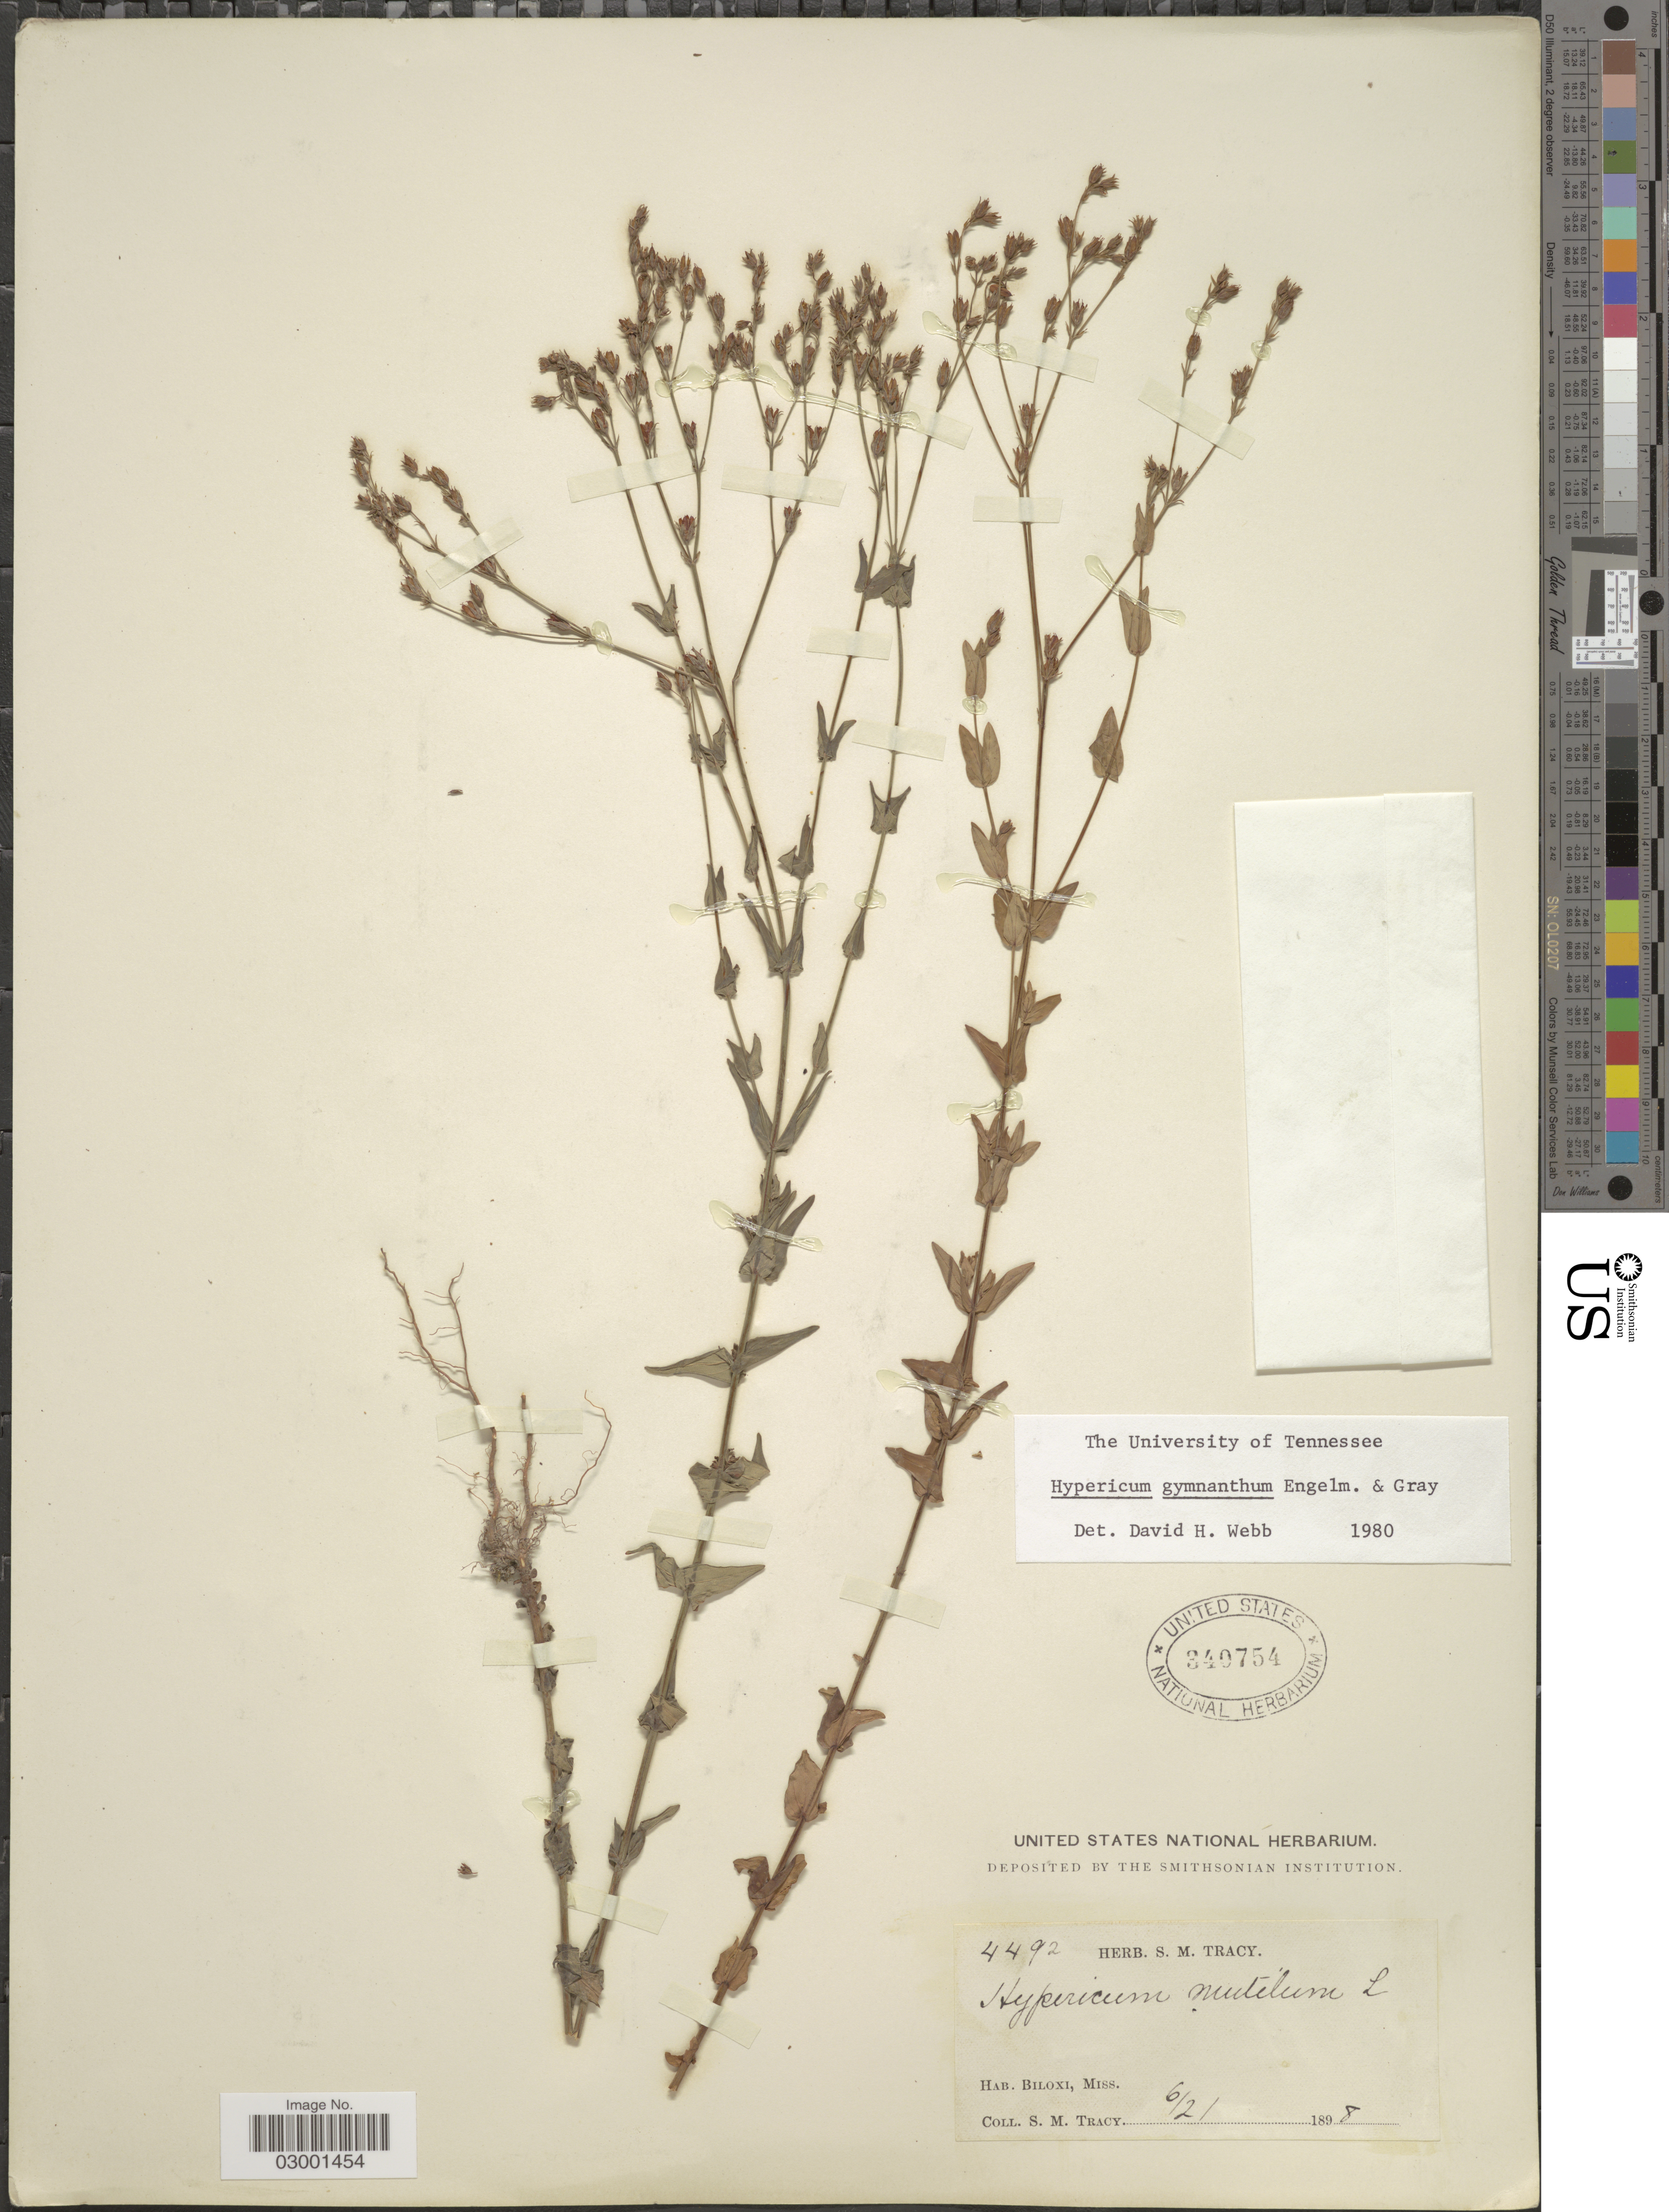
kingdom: Plantae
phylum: Tracheophyta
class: Magnoliopsida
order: Malpighiales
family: Hypericaceae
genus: Hypericum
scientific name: Hypericum gymnanthum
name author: Engelm. & A. Gray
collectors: S. M. Tracy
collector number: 4492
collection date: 1898-06-21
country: United States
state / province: Mississippi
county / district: Harrison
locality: Biloxi.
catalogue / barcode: US 340754